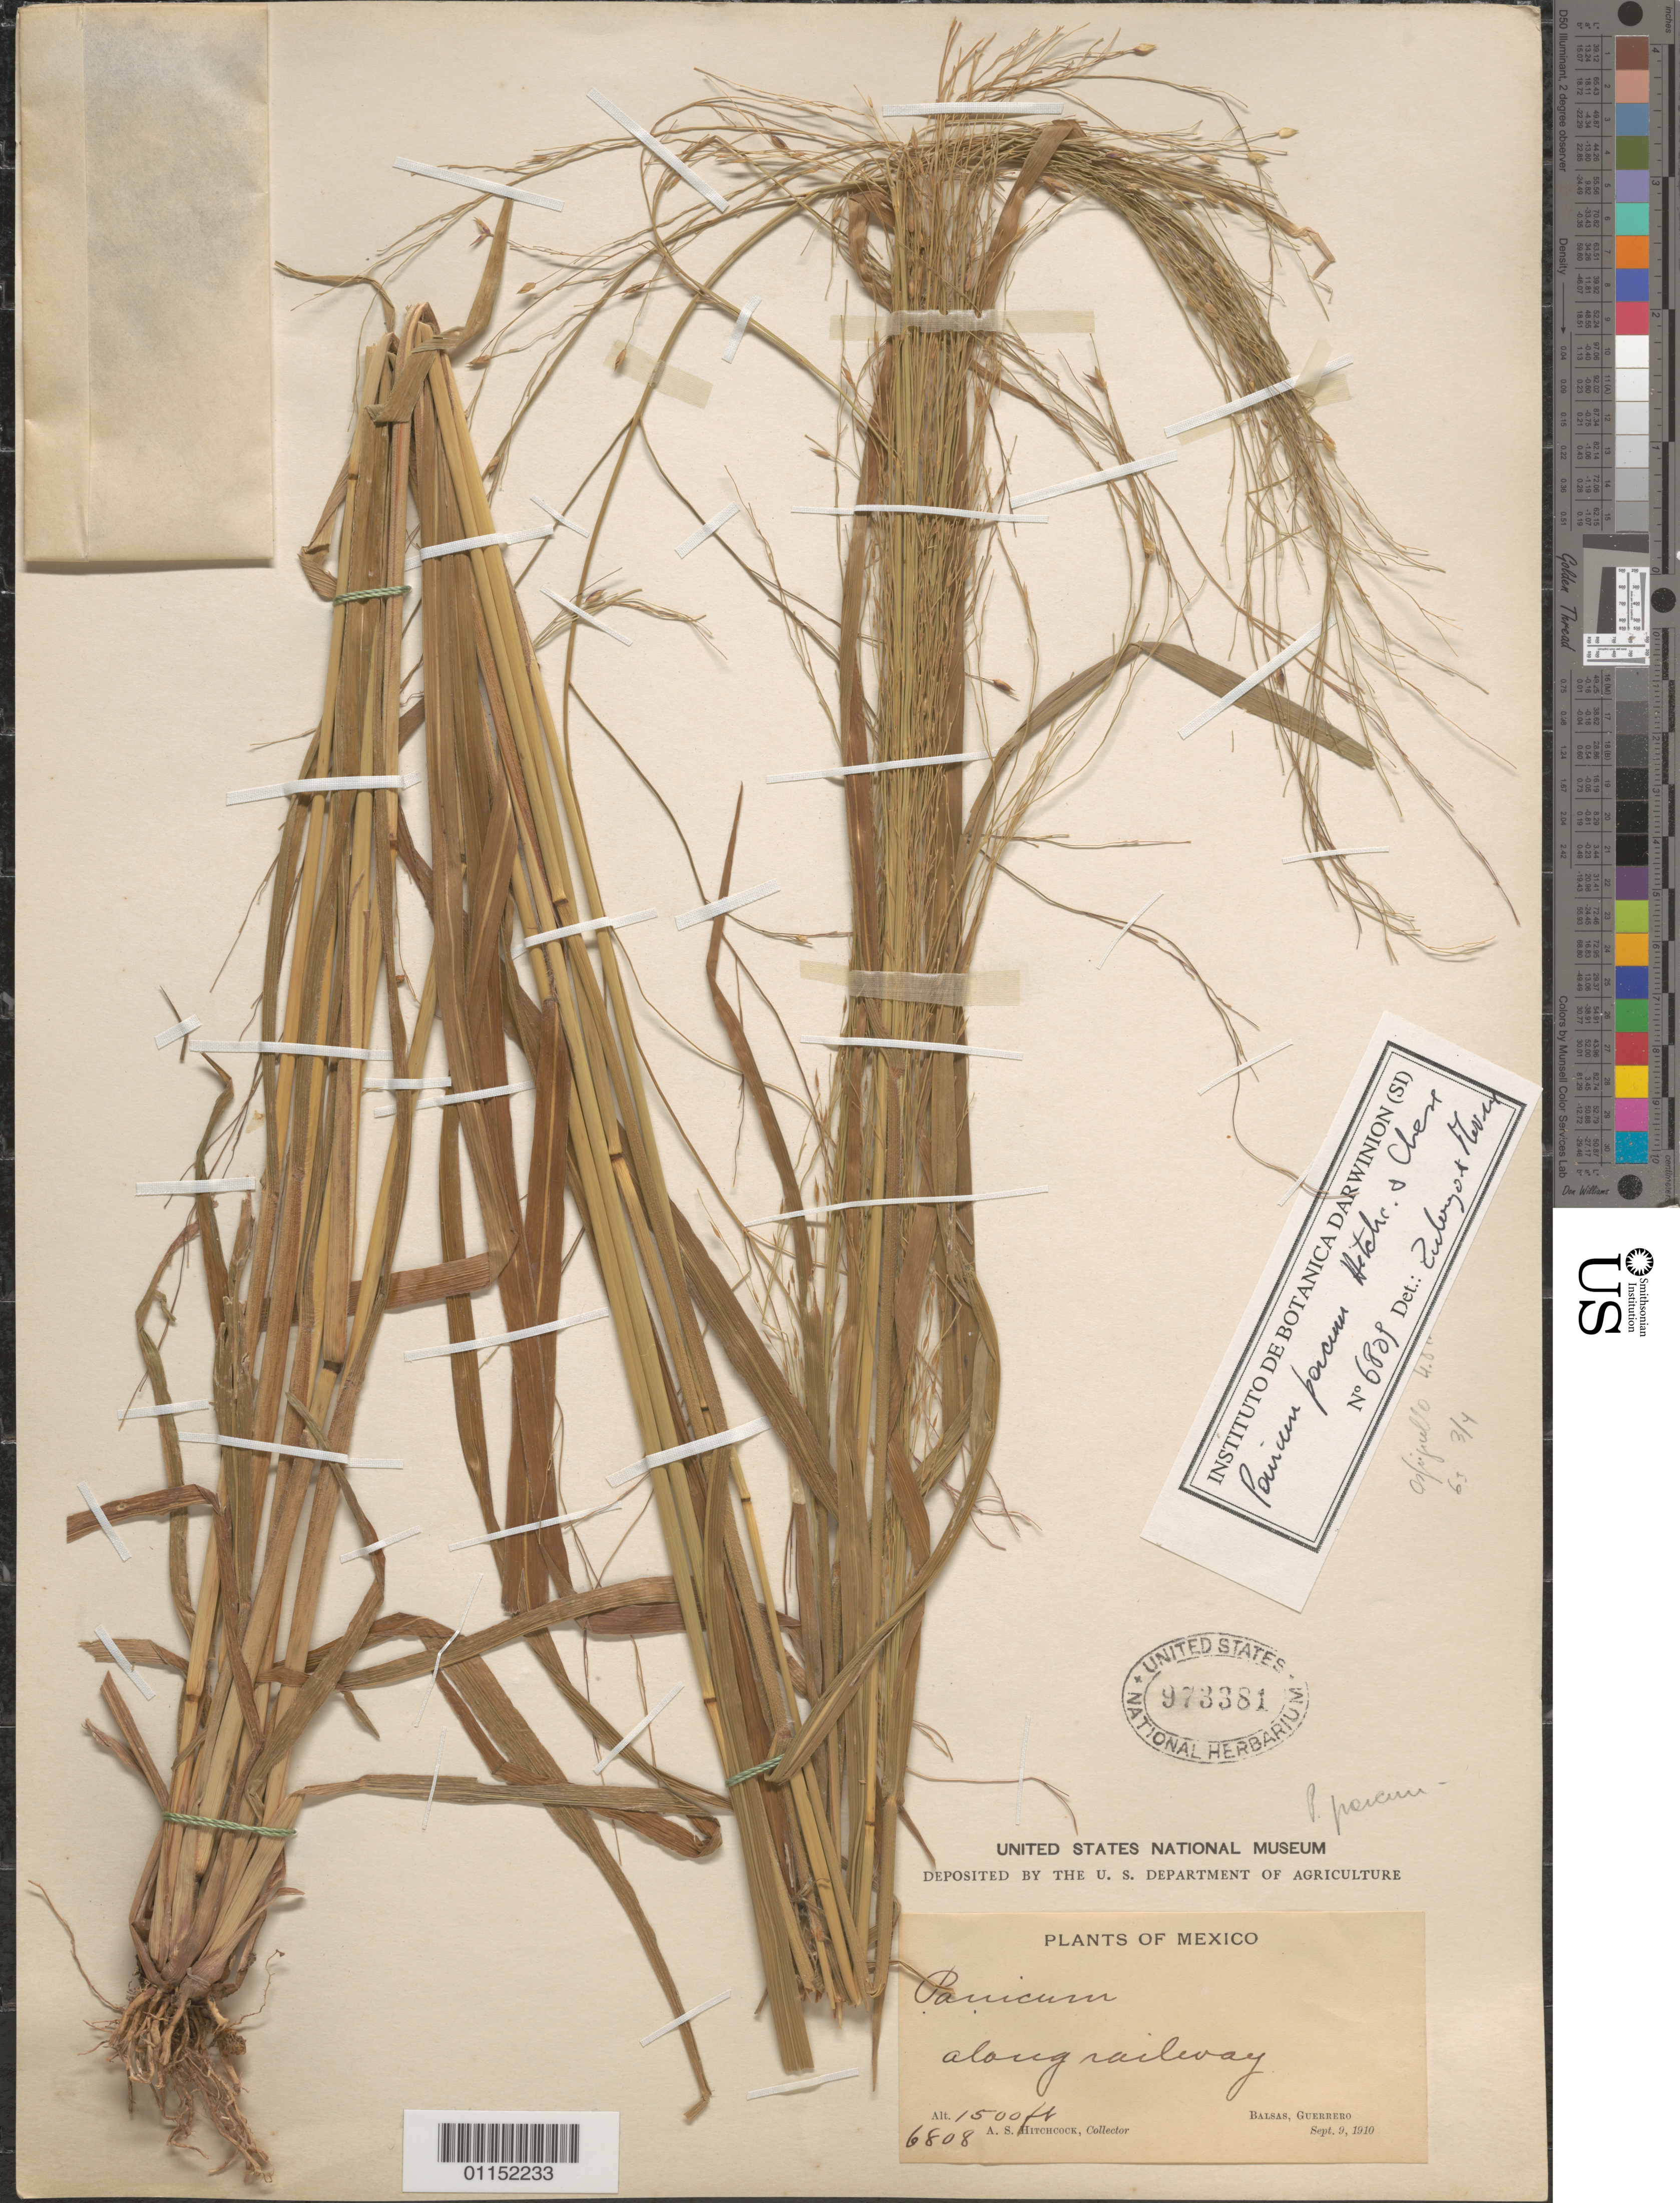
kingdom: Plantae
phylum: Tracheophyta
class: Liliopsida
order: Poales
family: Poaceae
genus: Panicum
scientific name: Panicum parcum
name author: Hitchc. & Chase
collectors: A. S. Hitchcock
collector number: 6808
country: Mexico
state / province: Guerrero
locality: Balsas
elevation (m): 457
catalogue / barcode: US 973381